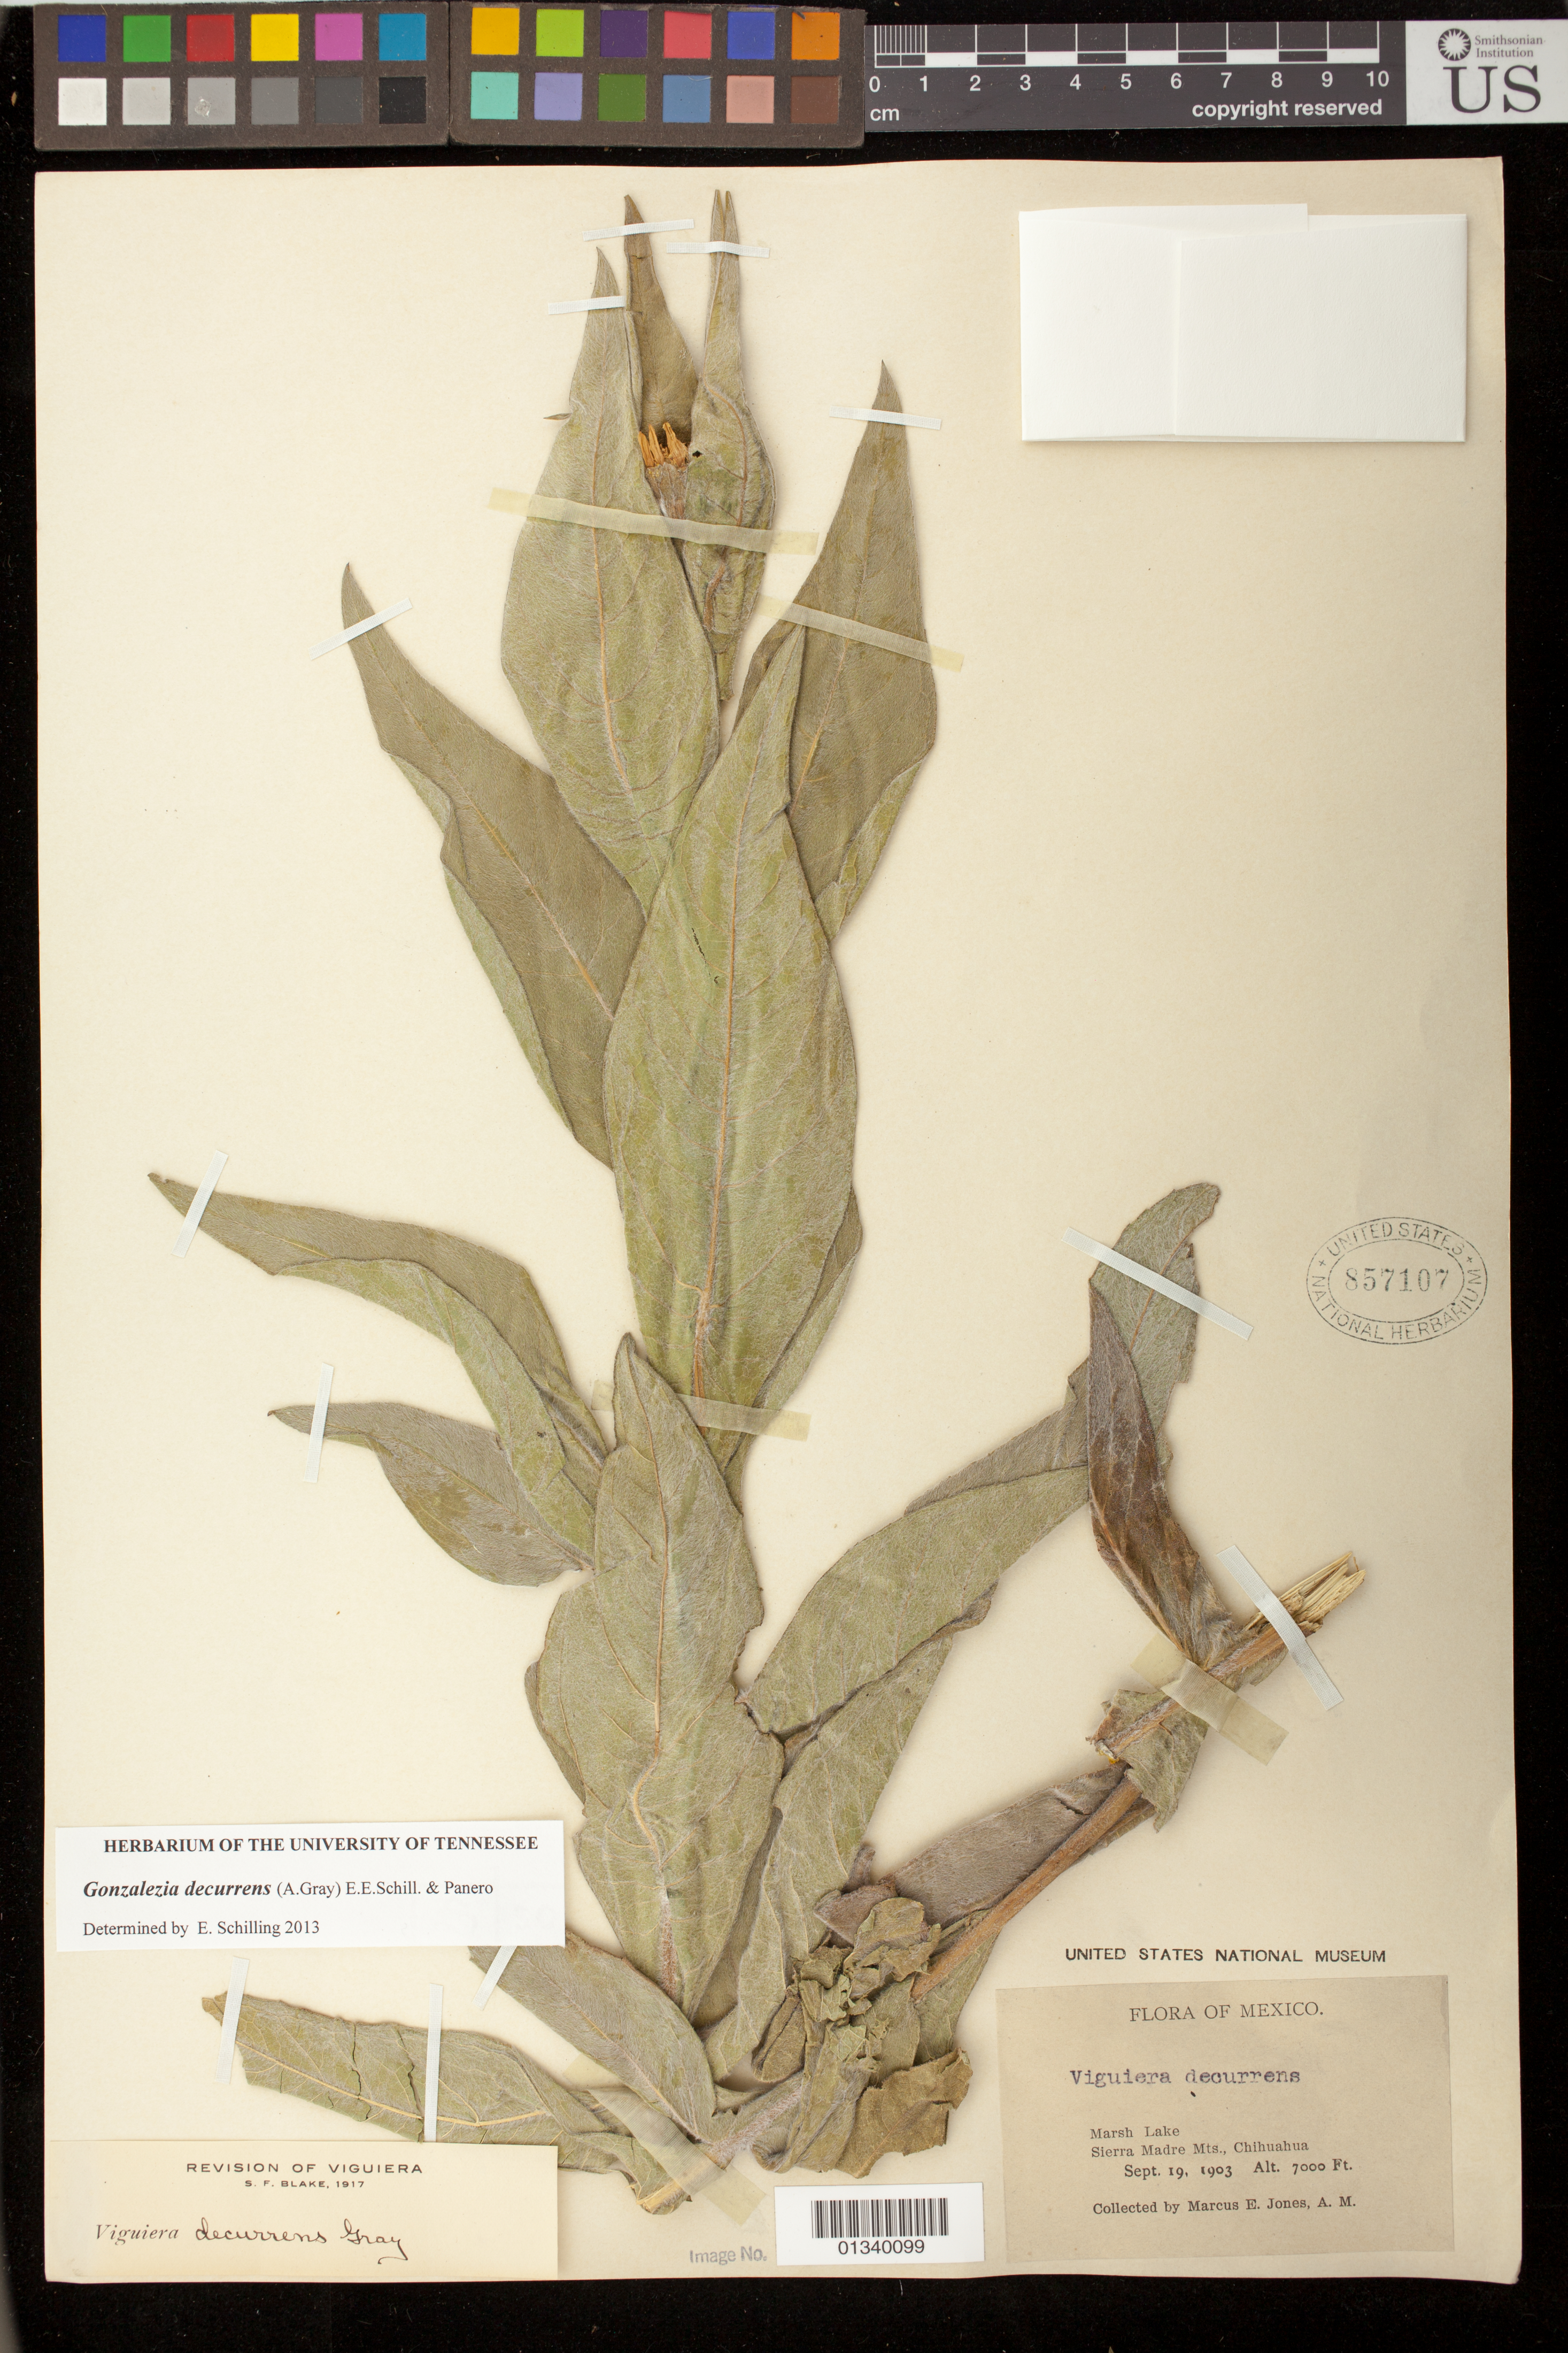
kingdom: Plantae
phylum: Tracheophyta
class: Magnoliopsida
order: Asterales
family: Asteraceae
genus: Gonzalezia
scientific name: Gonzalezia decurrens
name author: (A. Gray) E.E. Schill. & Panero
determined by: Schilling, E. E.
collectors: M. E. Jones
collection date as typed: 19 September 1903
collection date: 1903-09-19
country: Mexico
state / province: Chihuahua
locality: Sierra Madre mountains; Marsh Lake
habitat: Marsh Lake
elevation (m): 2135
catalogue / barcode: US 857107